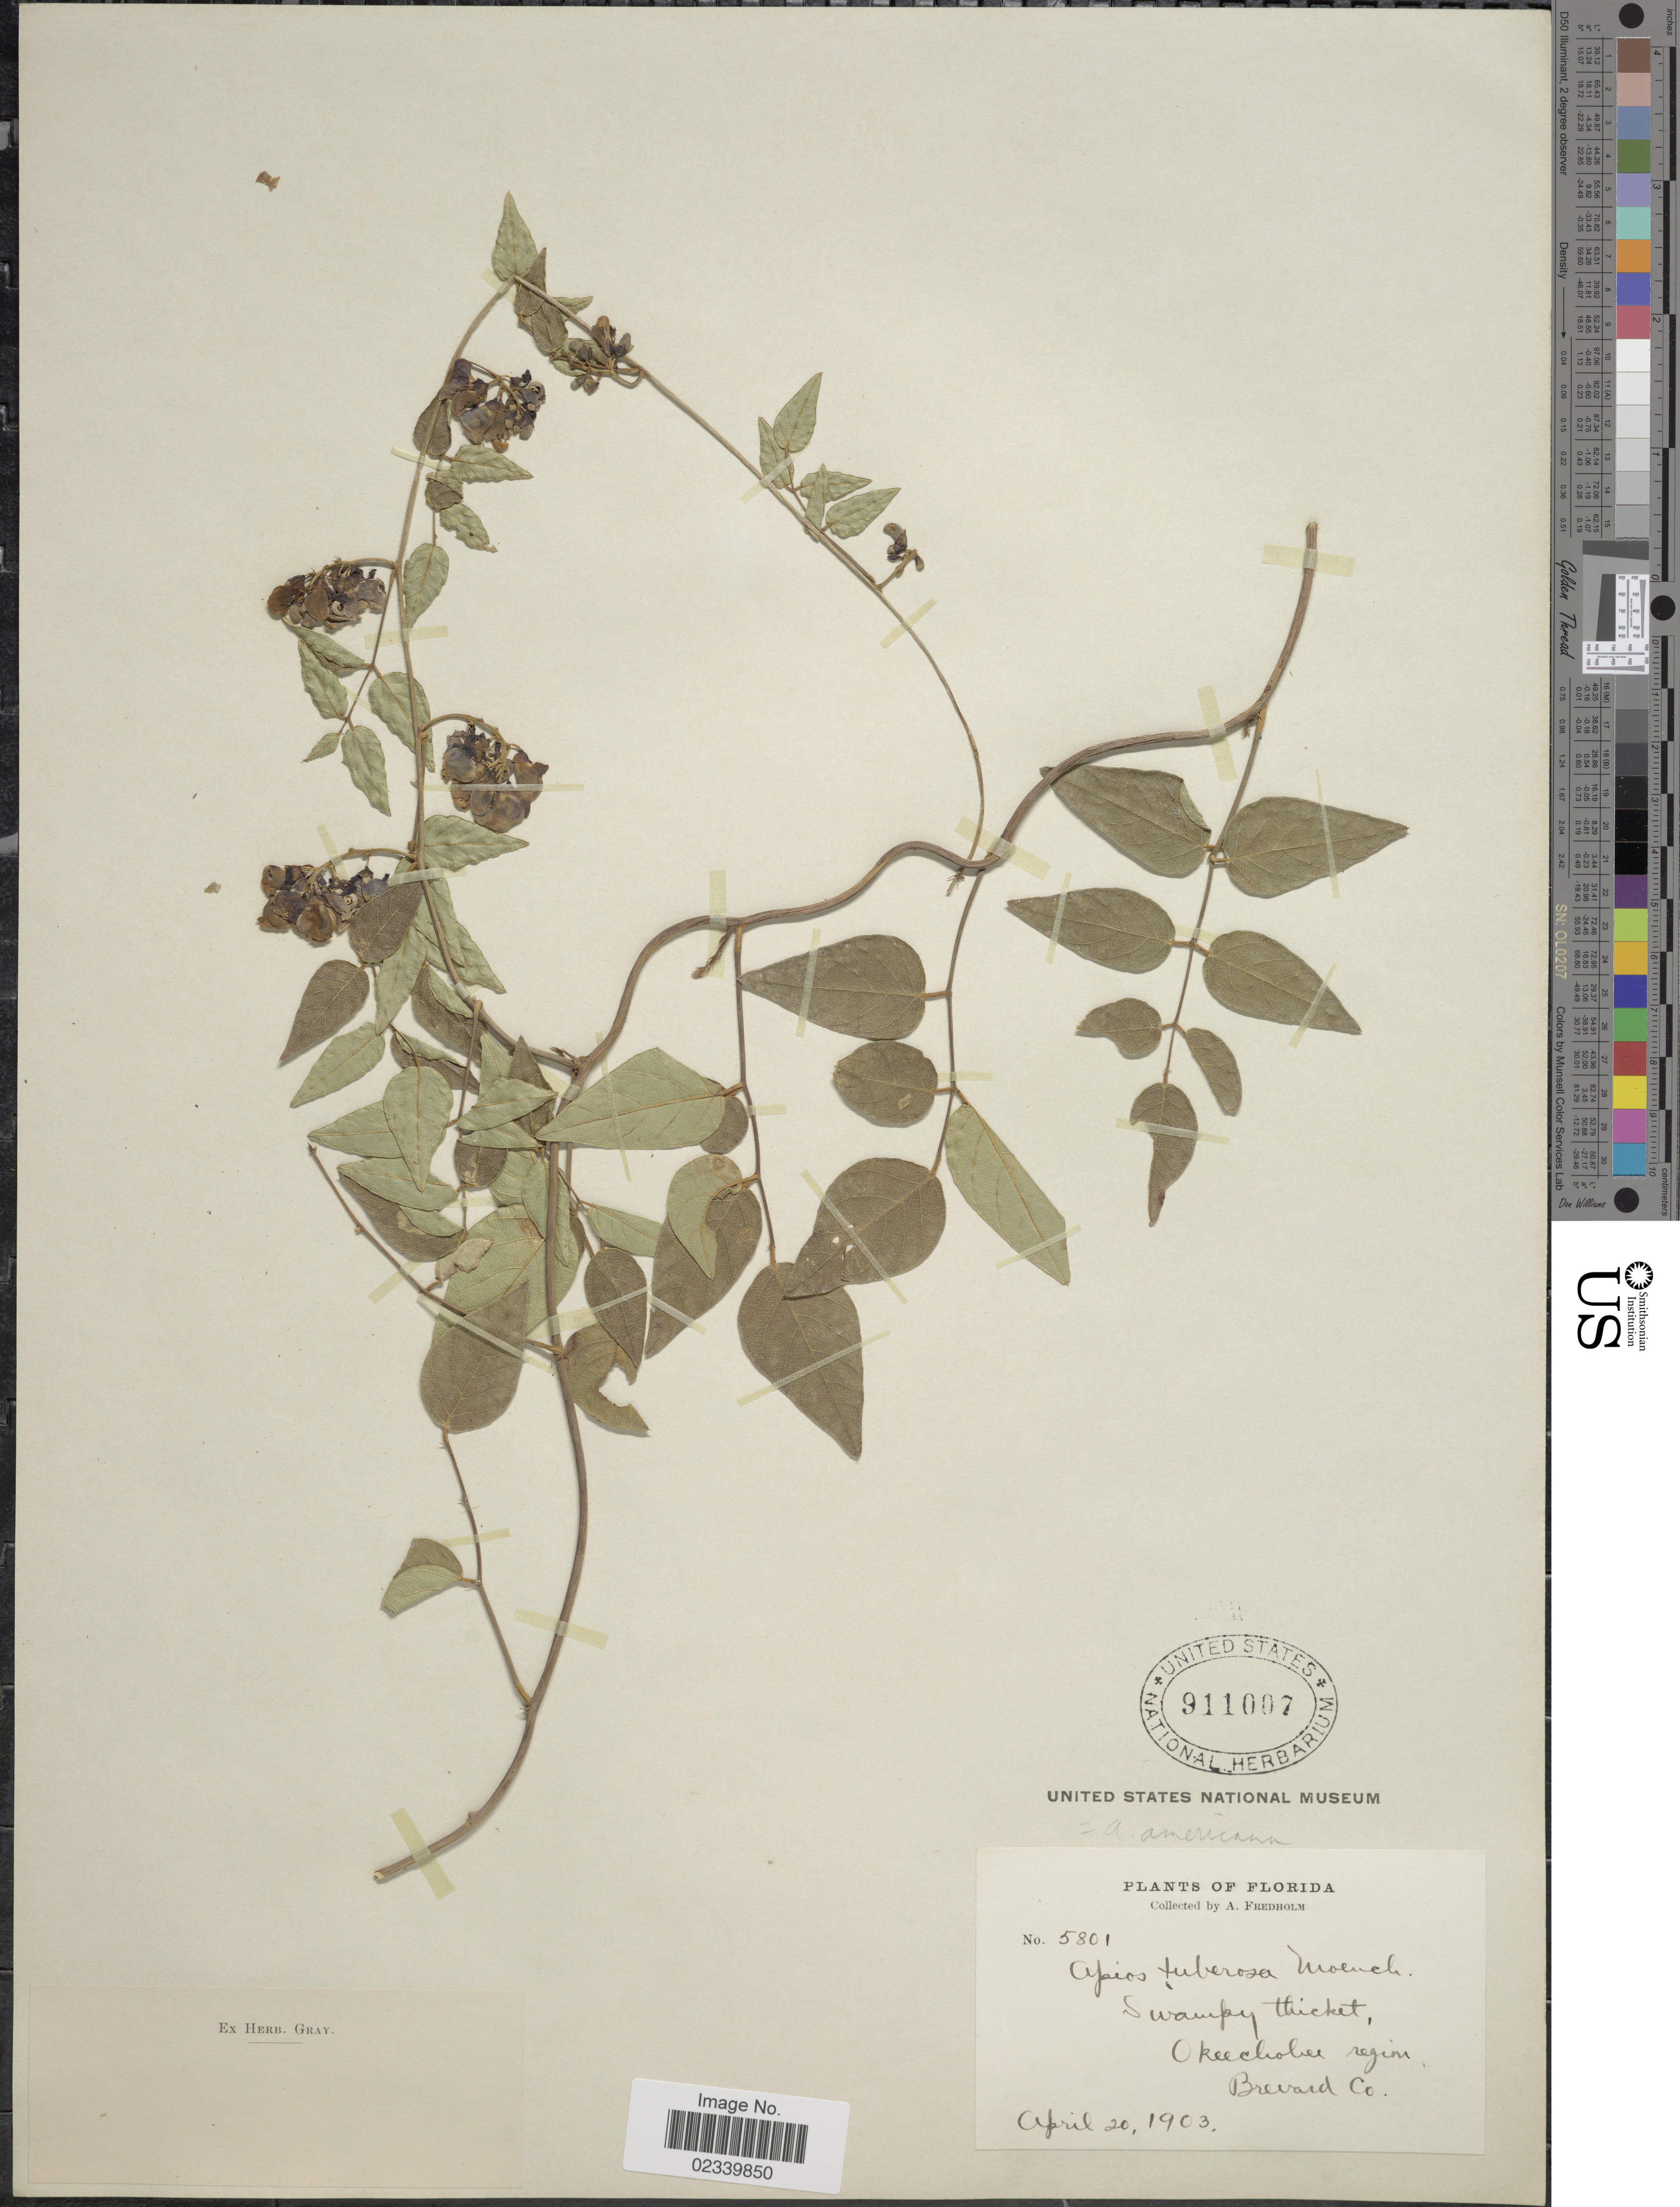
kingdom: Plantae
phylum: Tracheophyta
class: Magnoliopsida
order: Fabales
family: Fabaceae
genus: Apios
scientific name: Apios americana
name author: Medik.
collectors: A. Fredholm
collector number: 5801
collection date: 1903-04-20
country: United States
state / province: Florida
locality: Florida. Swampy thicket, Okeechobee region Brevard Co.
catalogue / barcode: US 911007